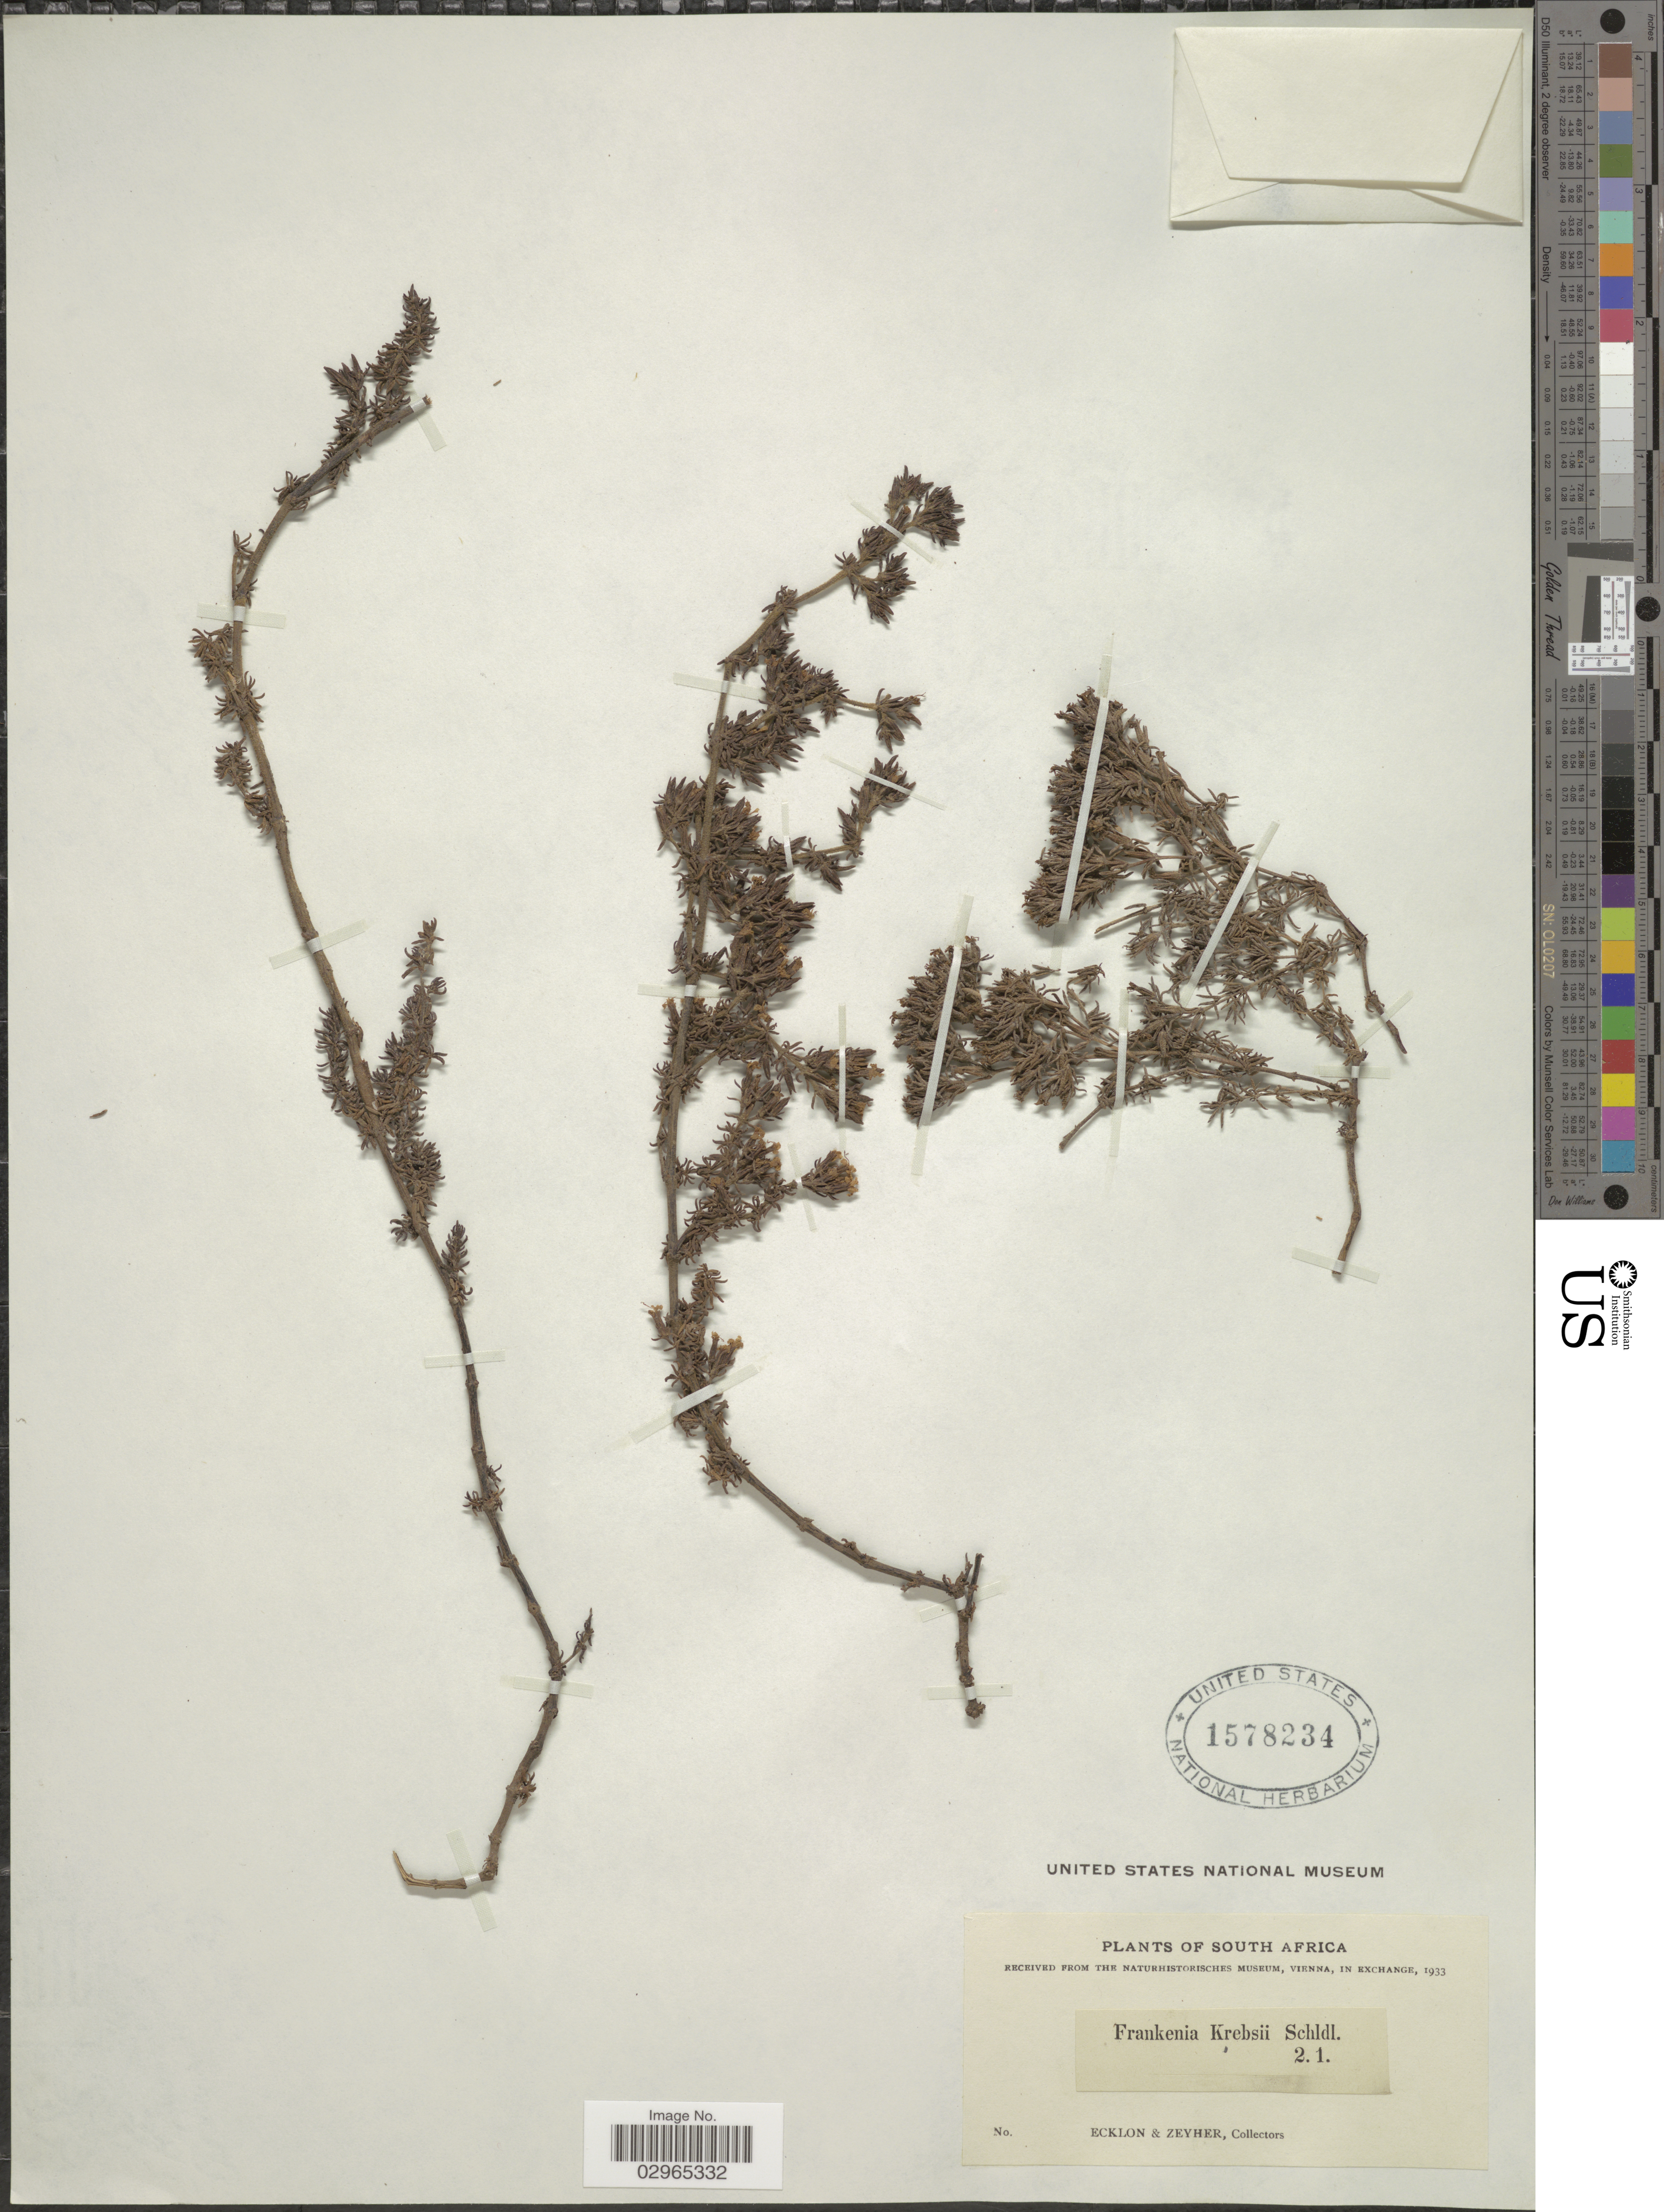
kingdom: Plantae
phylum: Tracheophyta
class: Magnoliopsida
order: Caryophyllales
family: Frankeniaceae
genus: Frankenia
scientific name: Frankenia krebsii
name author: Cham. & Schltdl.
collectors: -. Ecklon & -. Zeyher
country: South Africa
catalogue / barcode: US 1578234